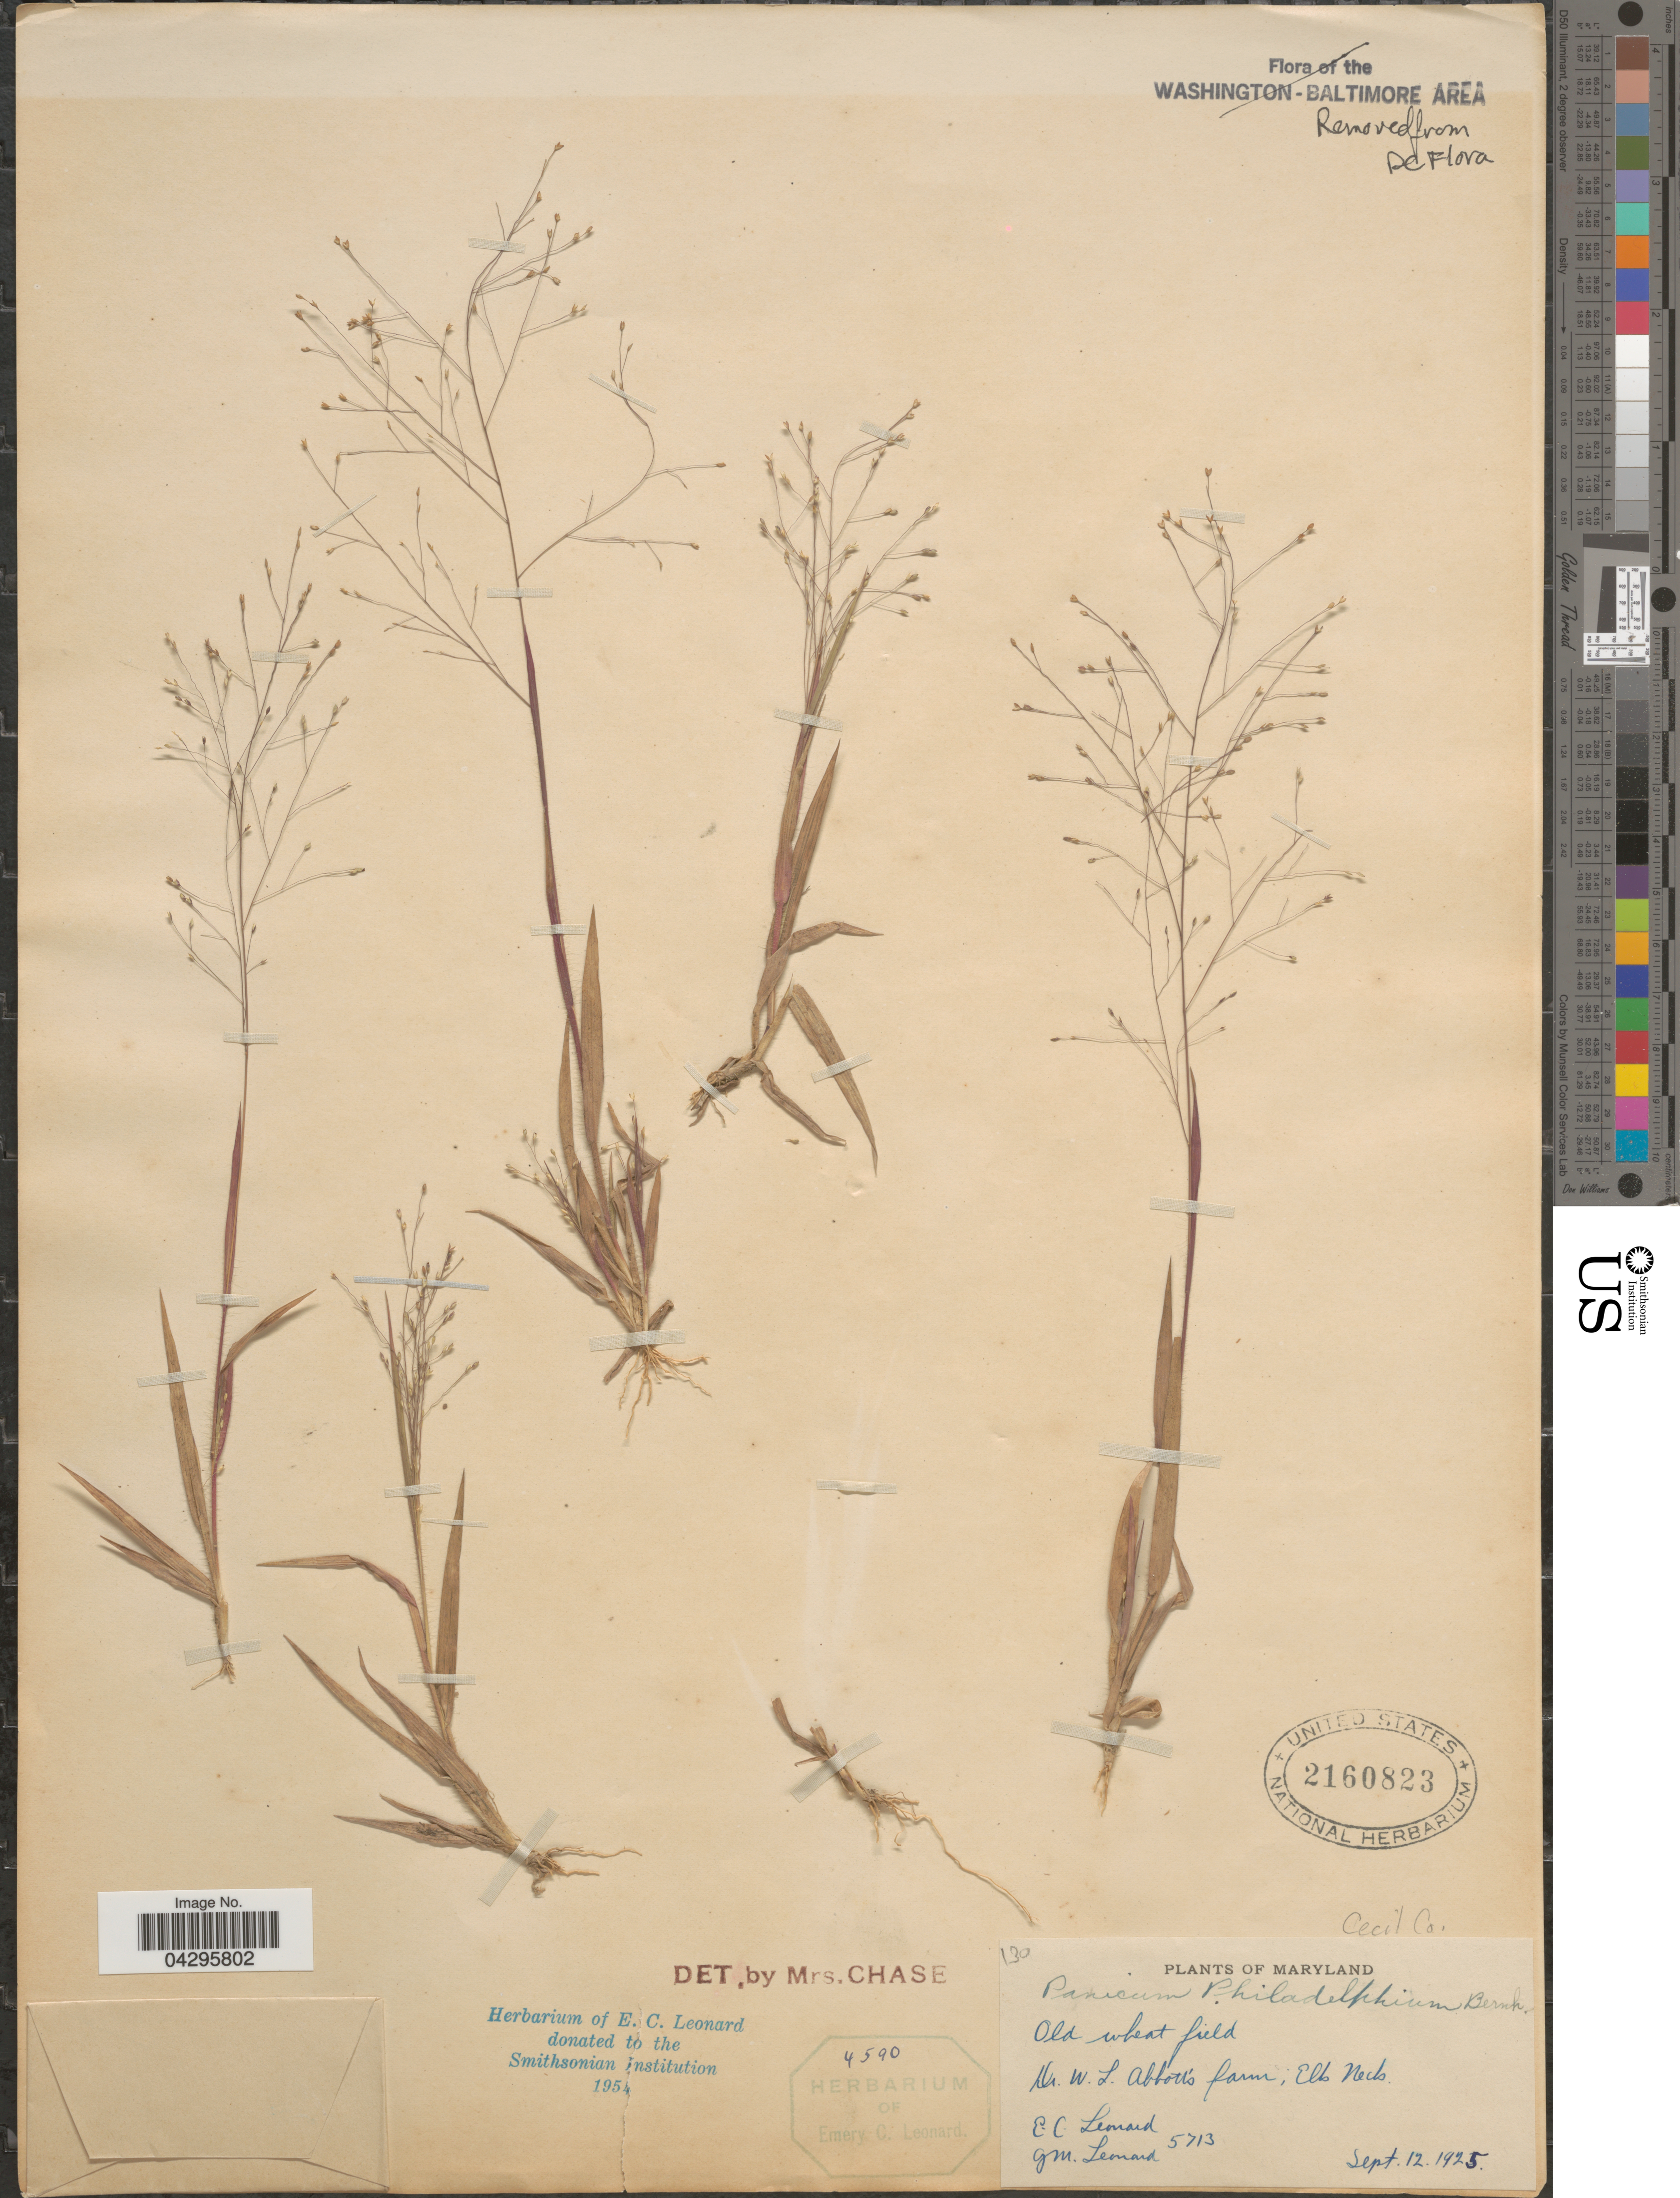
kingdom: Plantae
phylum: Tracheophyta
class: Liliopsida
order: Poales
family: Poaceae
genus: Panicum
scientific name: Panicum philadelphicum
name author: Bernh. ex Trin.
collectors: E. C. Leonard & G. M. Leonard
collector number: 5713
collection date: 1925-09-12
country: United States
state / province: Maryland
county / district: Cecil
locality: Cecil Co. Old wheat field. Dr. W. L. Abbott's farm; Elk Neck.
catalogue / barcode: US 2160823